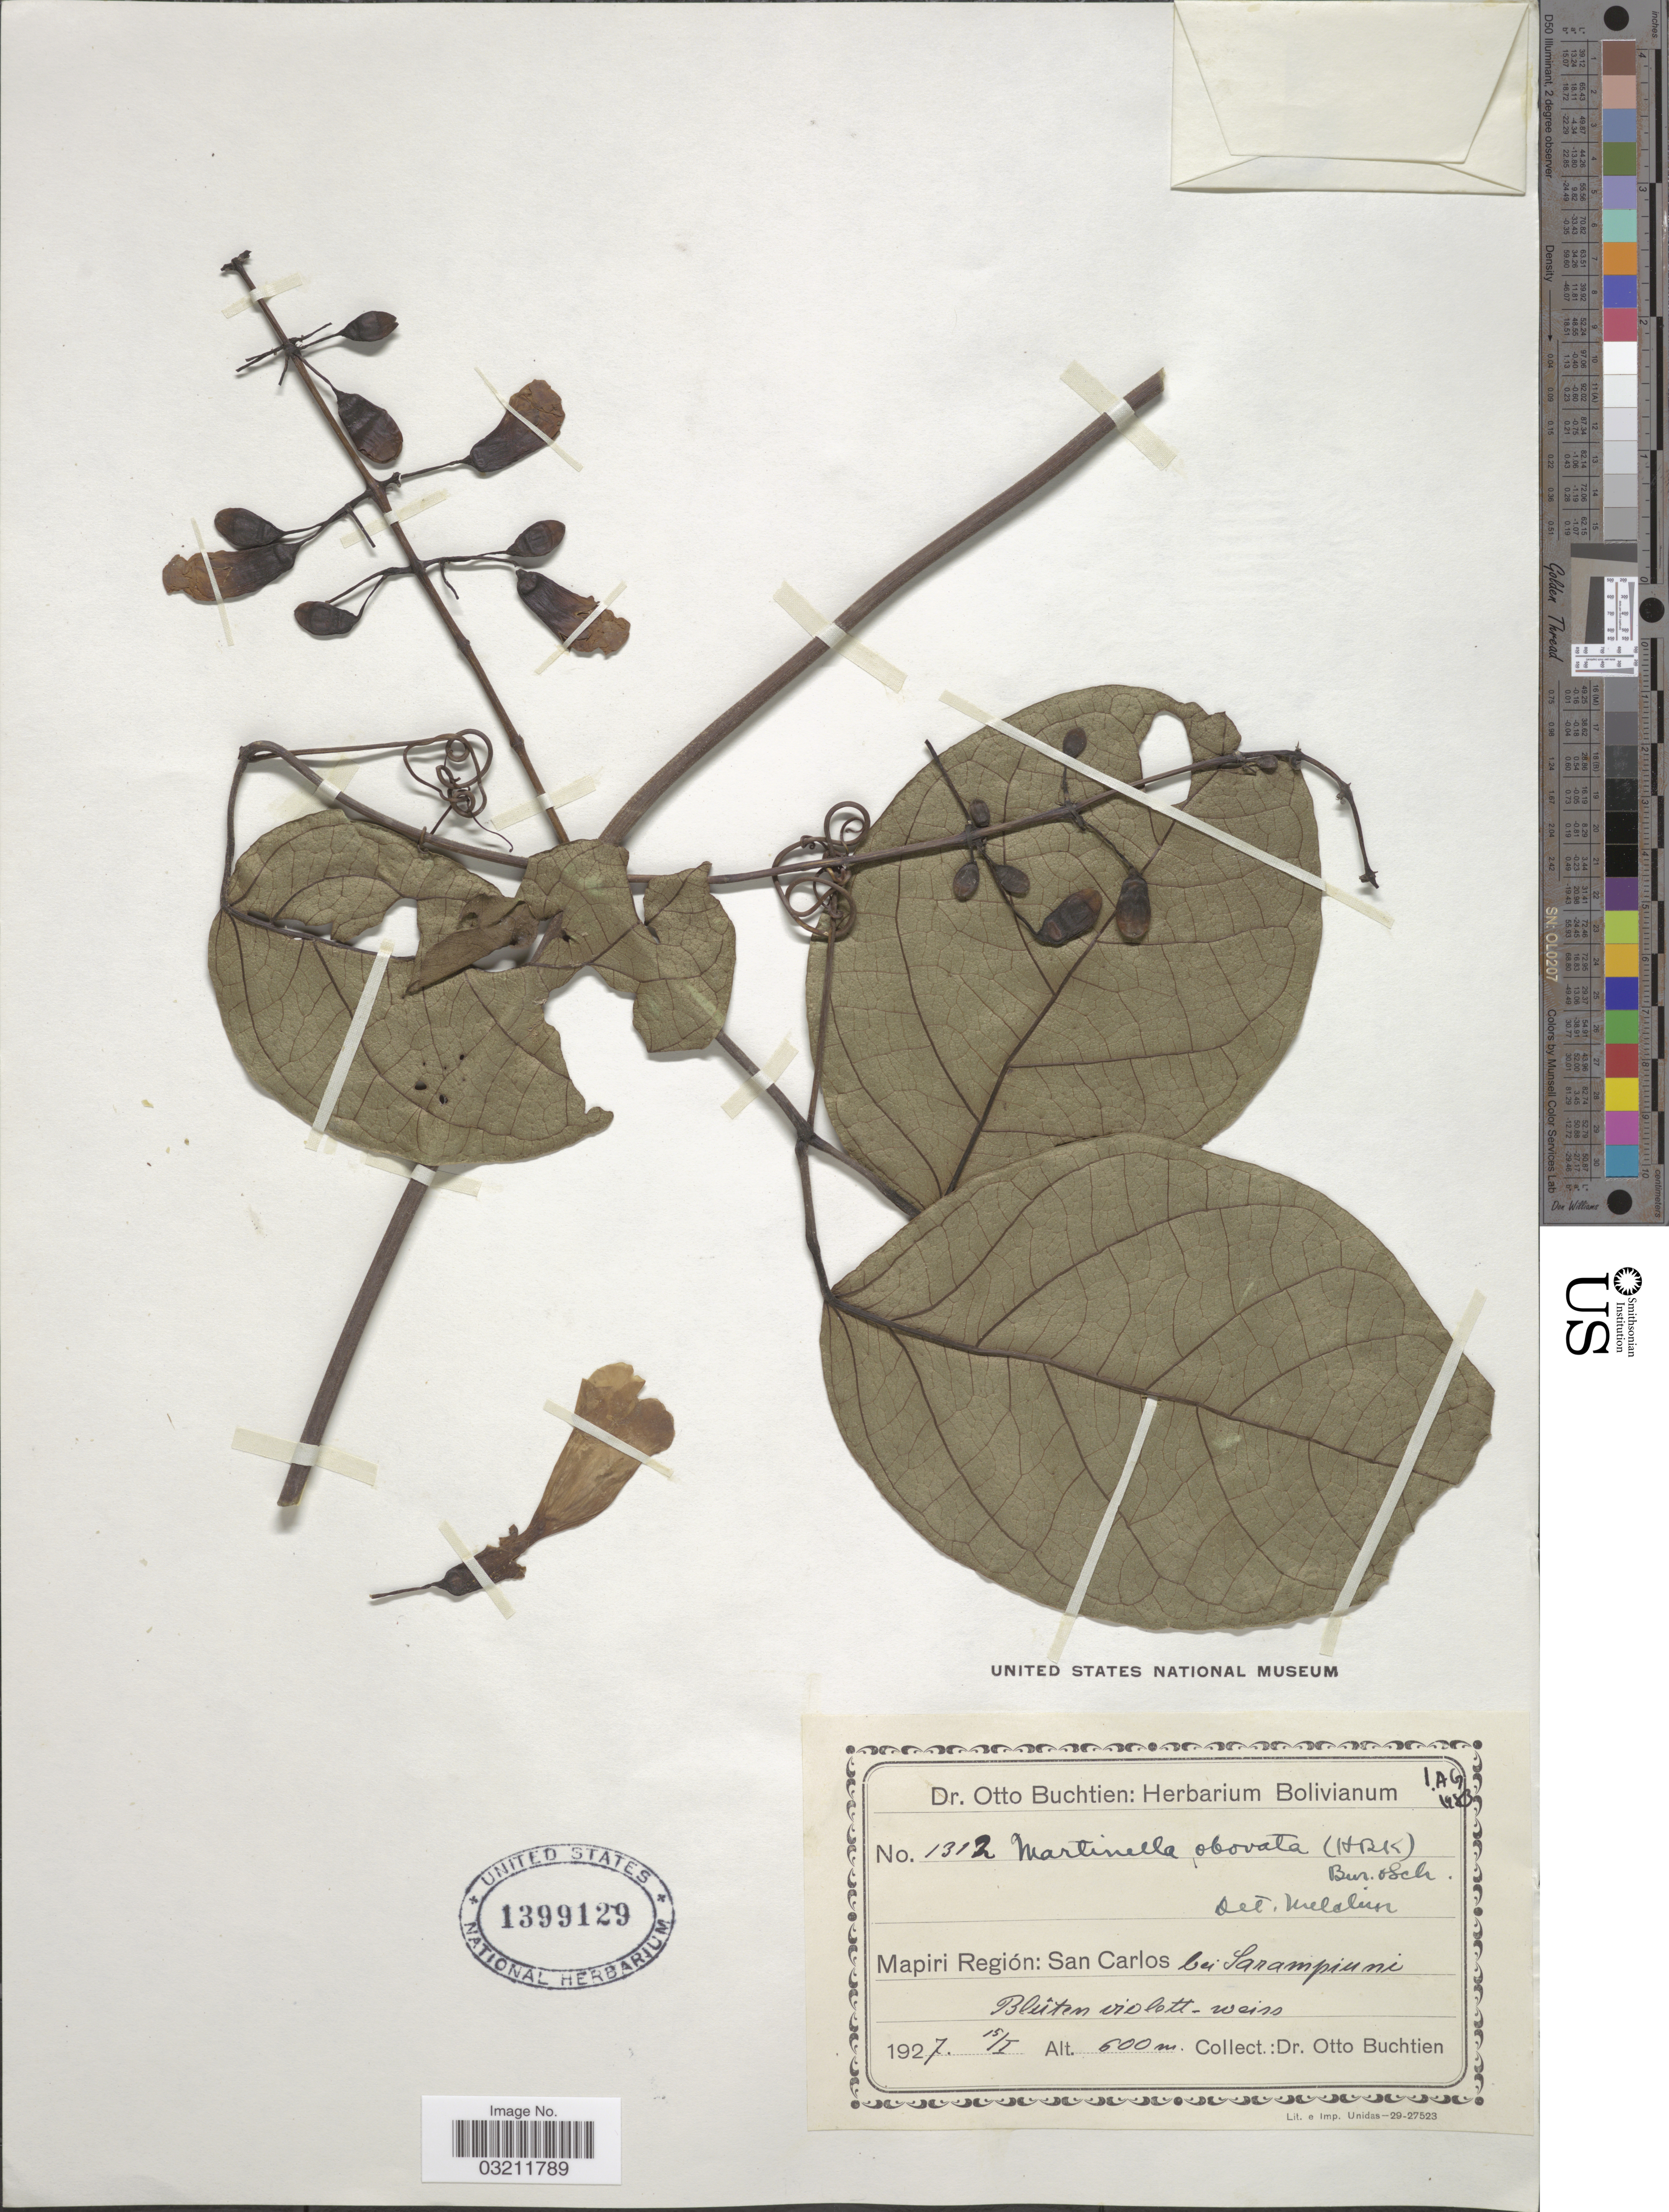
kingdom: Plantae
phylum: Tracheophyta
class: Magnoliopsida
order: Lamiales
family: Bignoniaceae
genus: Martinella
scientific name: Martinella obovata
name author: (Kunth) Bureau & K. Schum.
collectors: O. Buchtien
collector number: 1312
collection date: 1927-01-15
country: Bolivia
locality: Mapiri Región: San Carlos bei Sarampiuni.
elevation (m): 600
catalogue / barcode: US 1399129